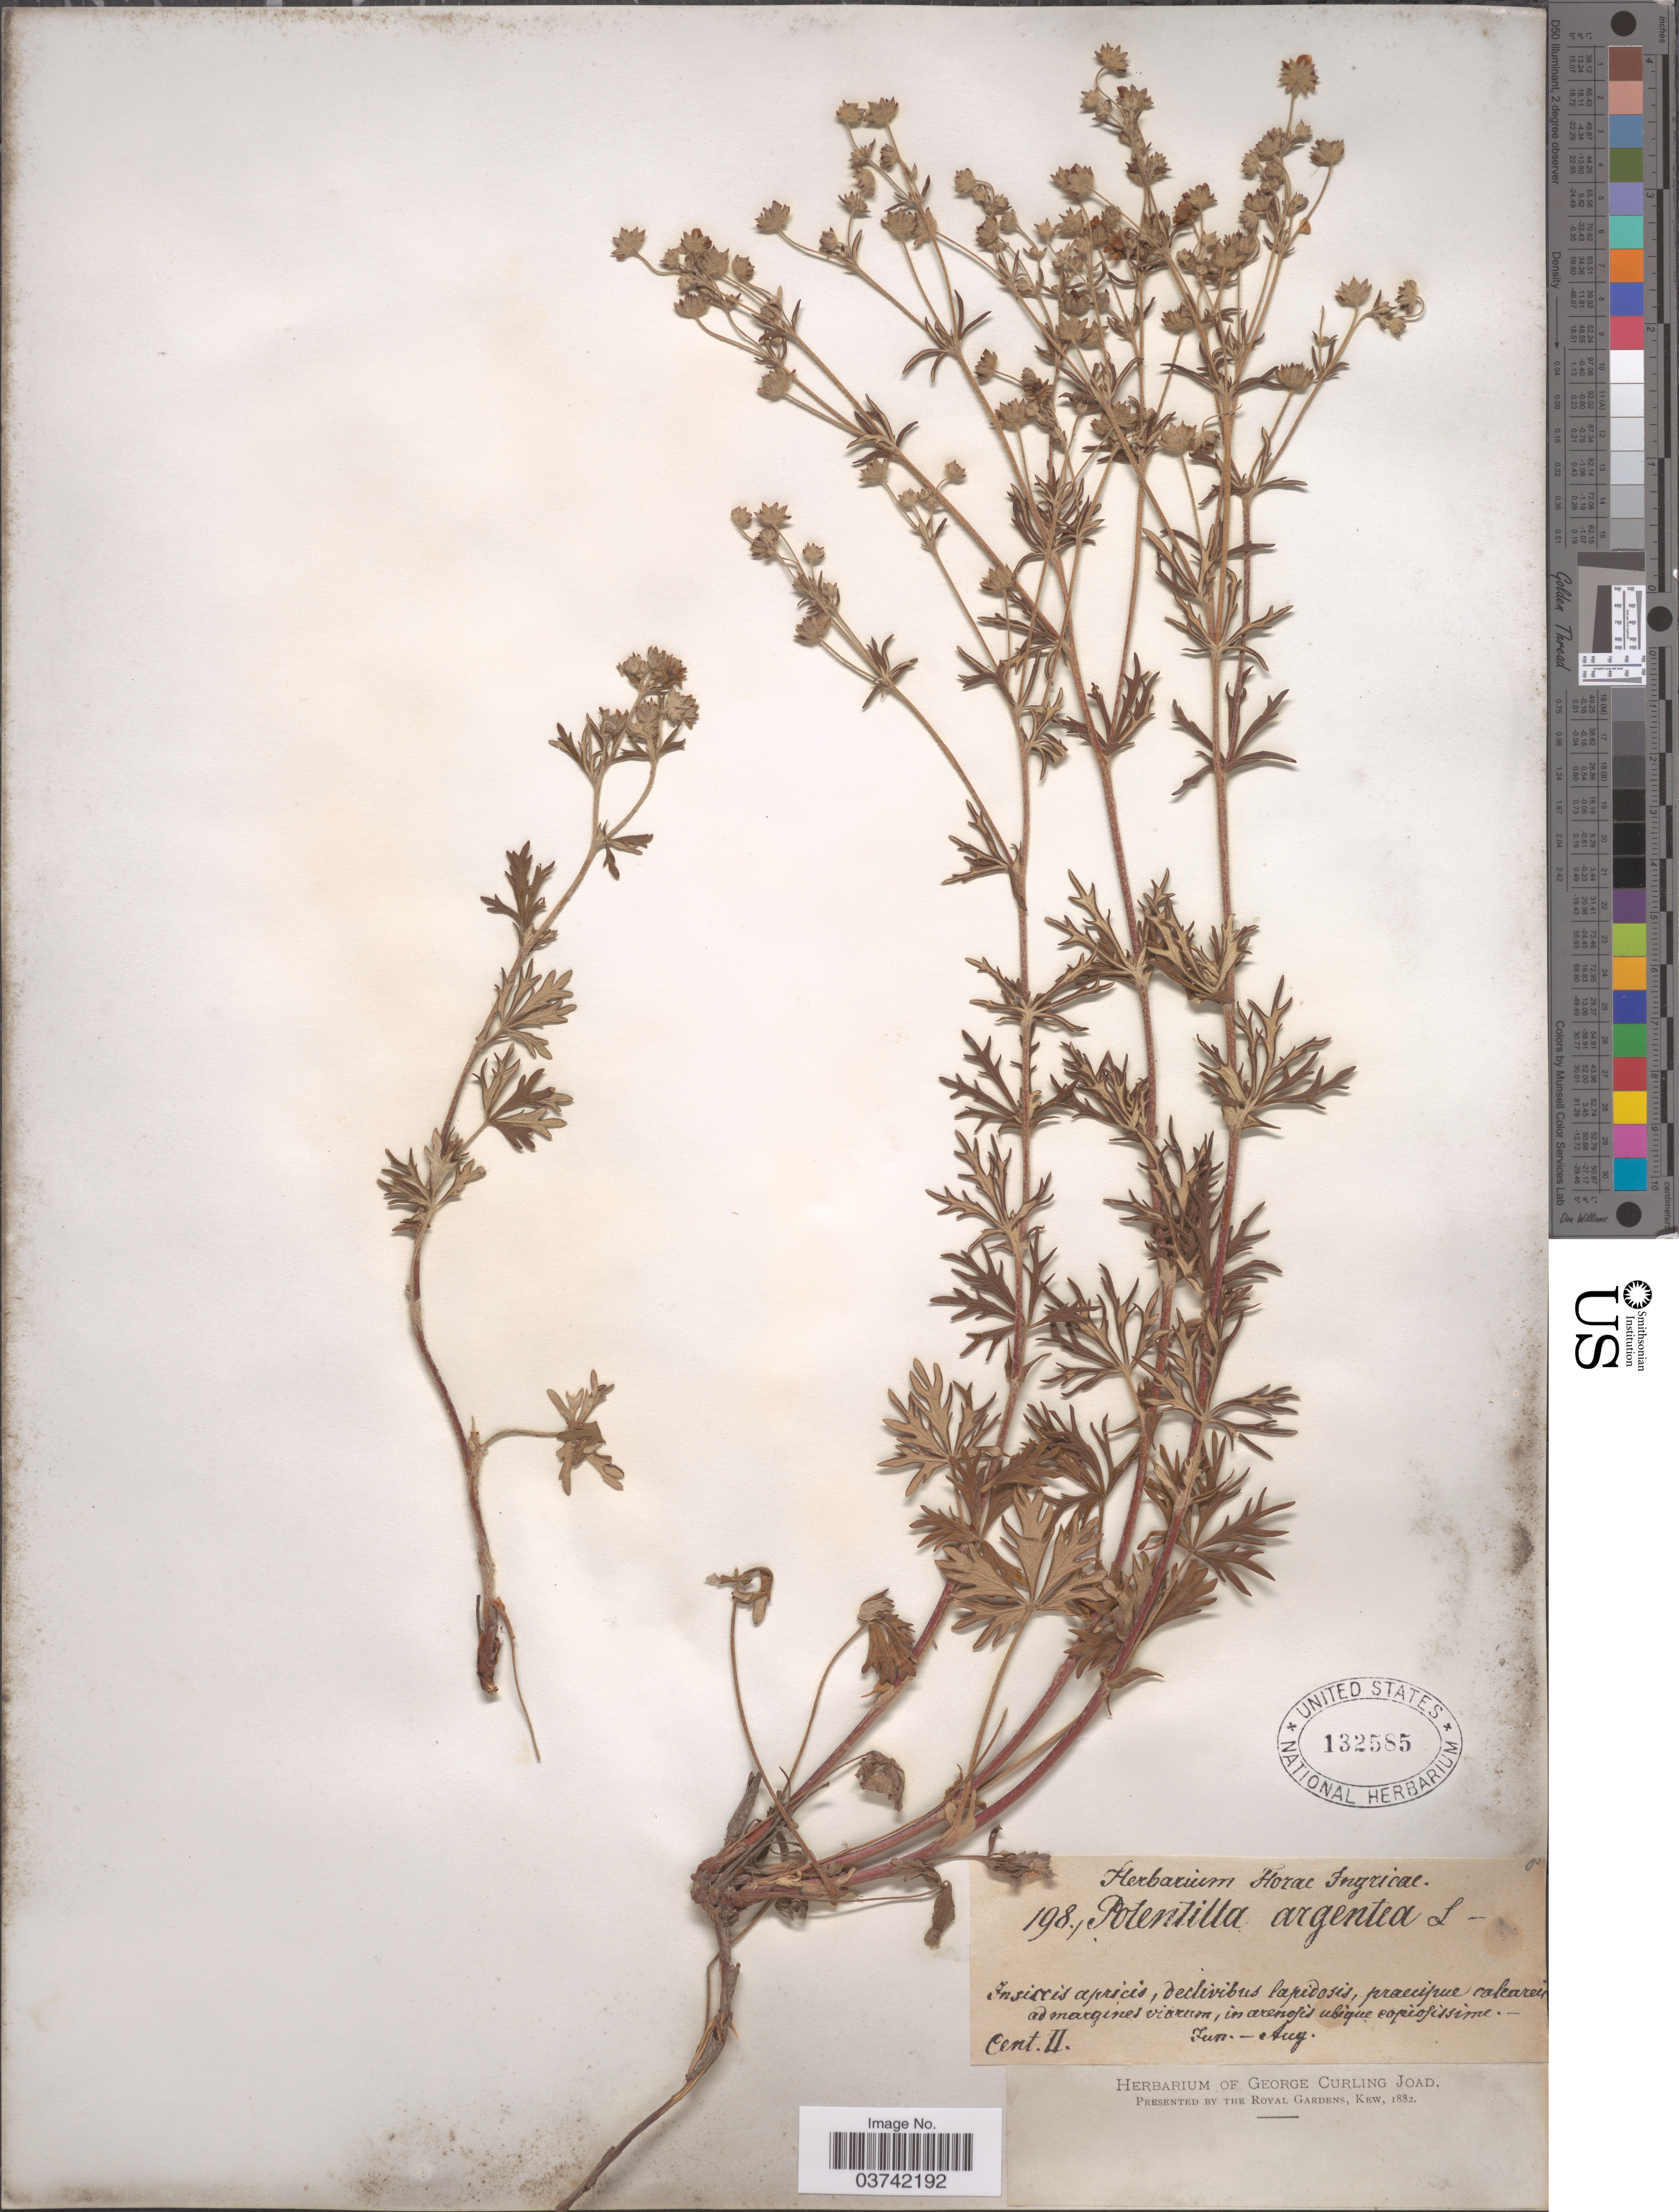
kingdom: Plantae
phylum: Tracheophyta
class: Magnoliopsida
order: Rosales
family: Rosaceae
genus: Potentilla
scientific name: Potentilla argentea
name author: L.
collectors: ex herb. Florae Ingricae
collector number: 198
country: Russian Federation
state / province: Leningrad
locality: In silvis apricis, declivibus lapidosis, praecipue calcareis ad margines viarum, in arenosis ubique copiosissime. Florae Ingricae.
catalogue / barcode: US 132585